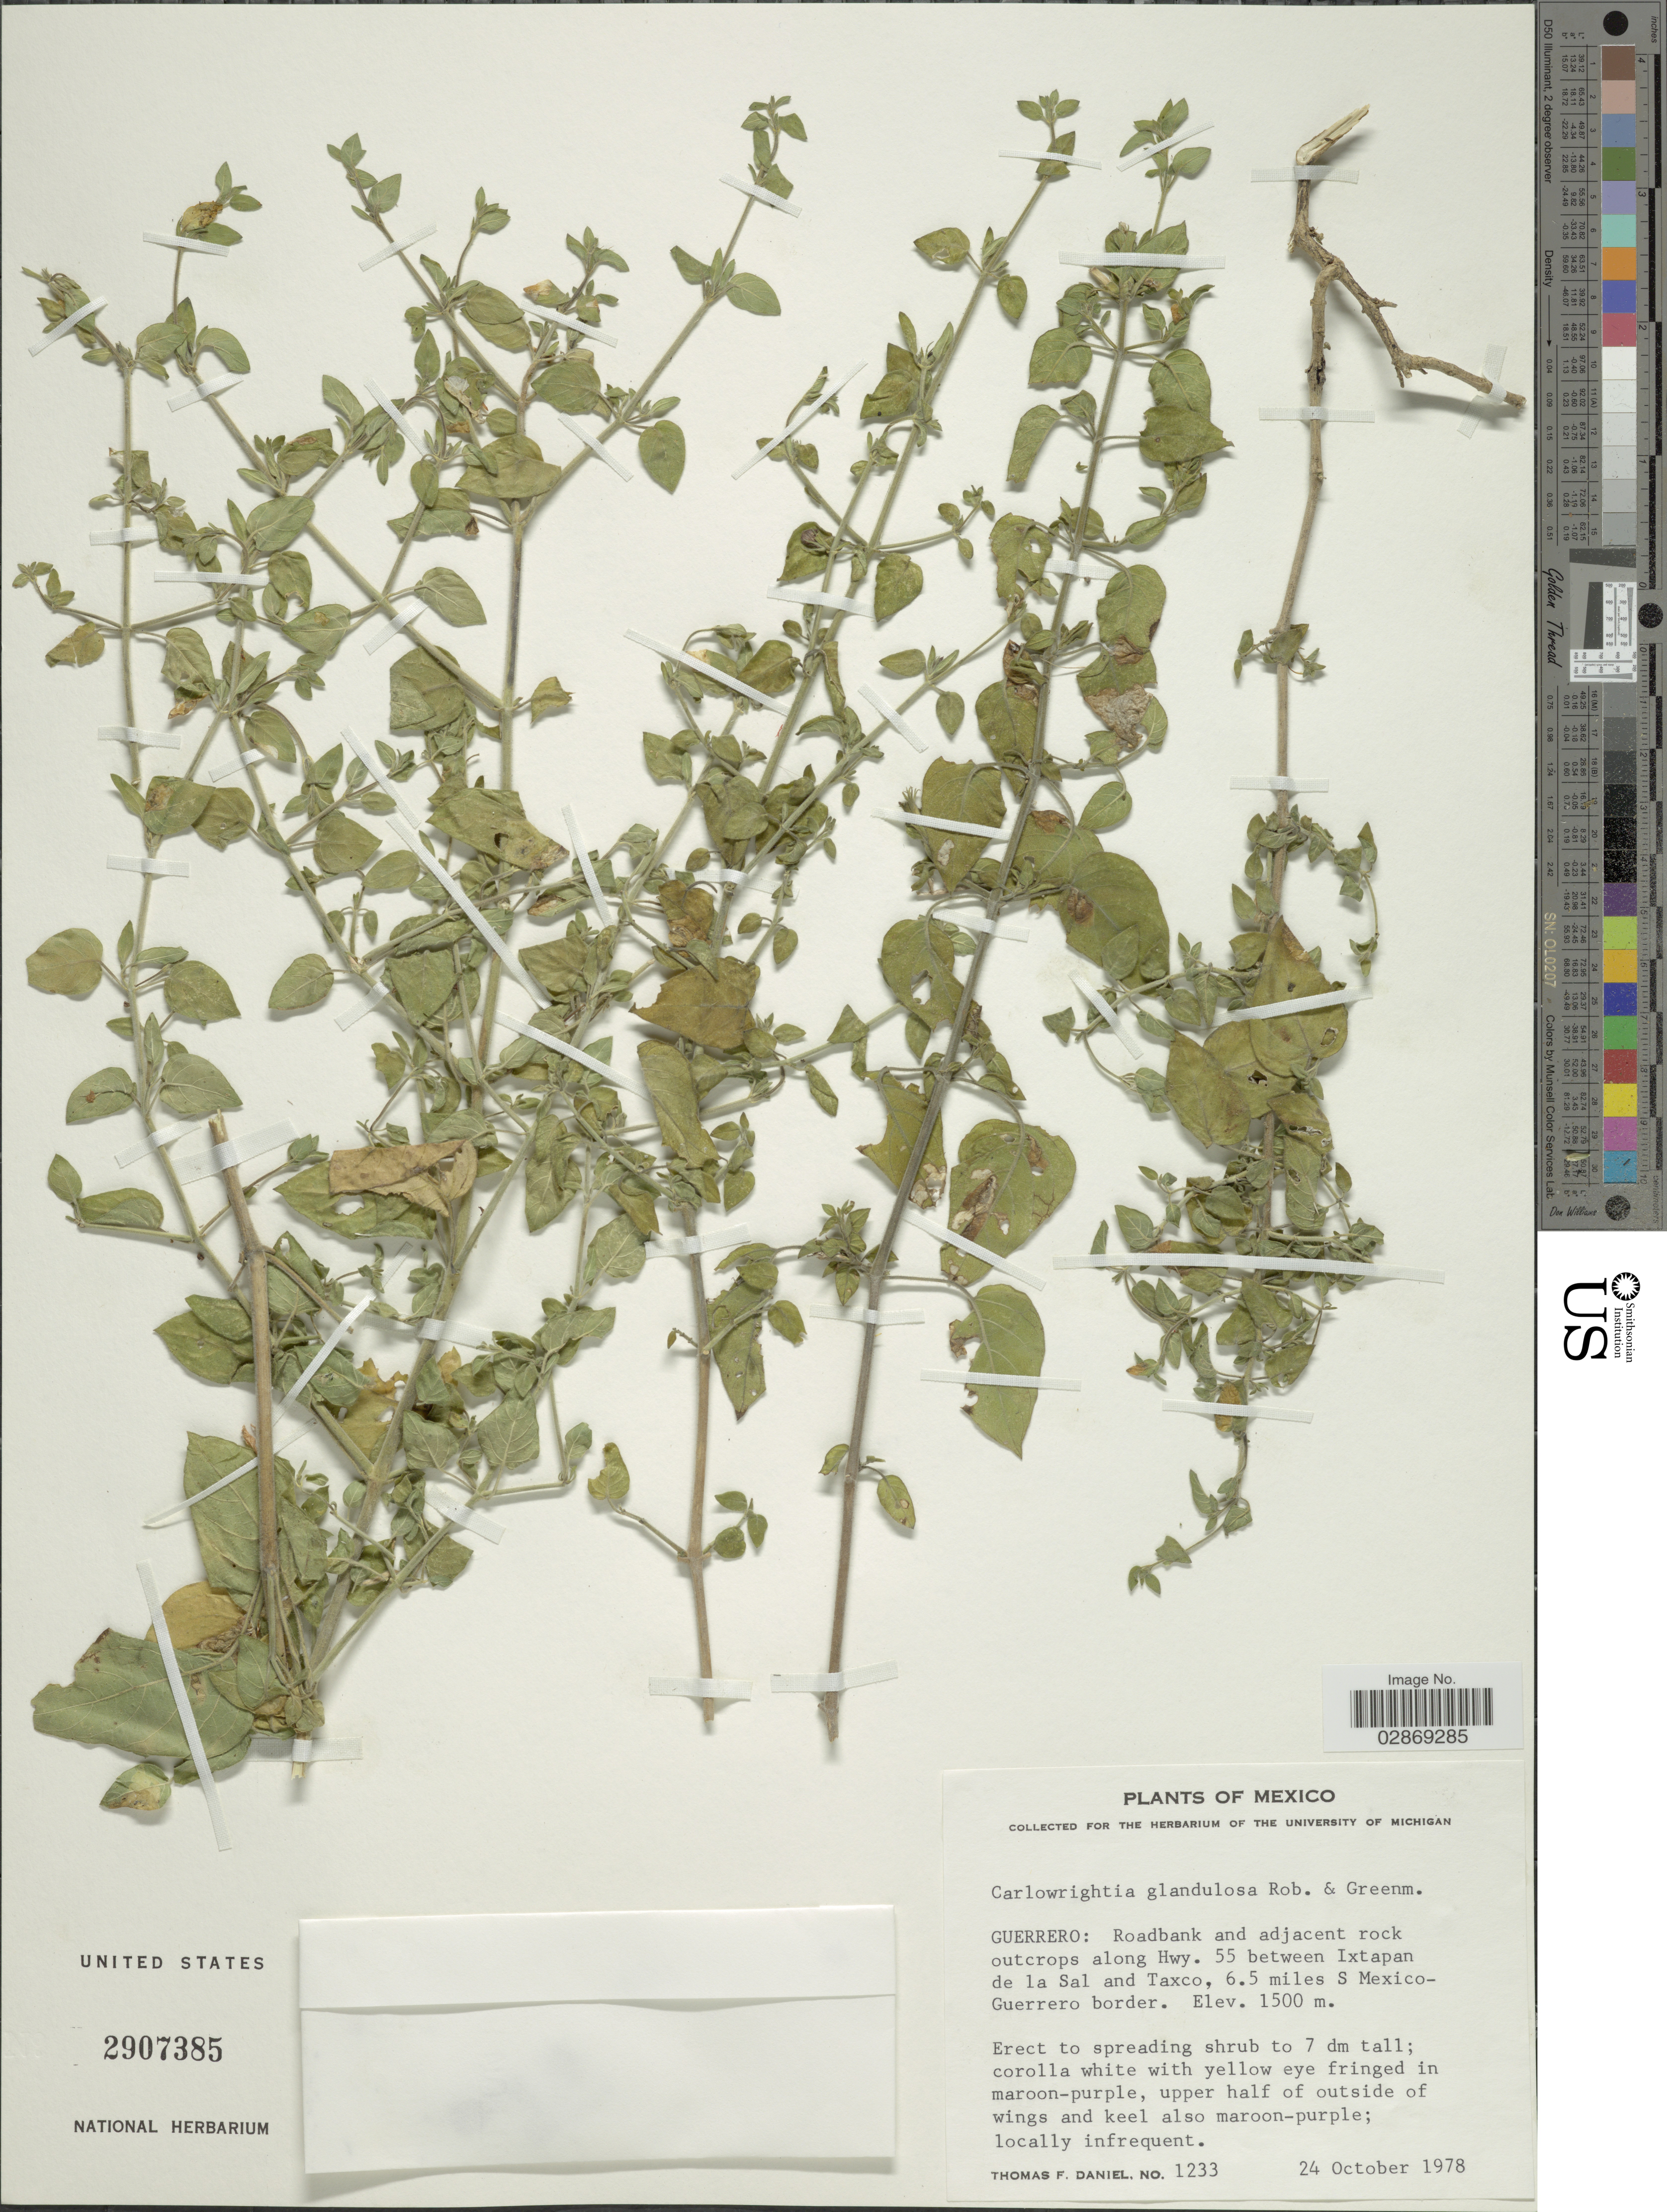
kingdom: Plantae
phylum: Tracheophyta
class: Magnoliopsida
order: Lamiales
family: Acanthaceae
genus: Carlowrightia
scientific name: Carlowrightia neesiana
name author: (Schauer ex Nees) T.F. Daniel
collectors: T. F. Daniel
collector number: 1233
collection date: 1978-10-24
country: Mexico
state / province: Guerrero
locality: Roadbank and adjacent rock outcrops along Hwy. 55 between Ixtapan de la Sal and Taxco, 6.5 miles S Mexico-Guerrero border.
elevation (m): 1500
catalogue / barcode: US 2907385